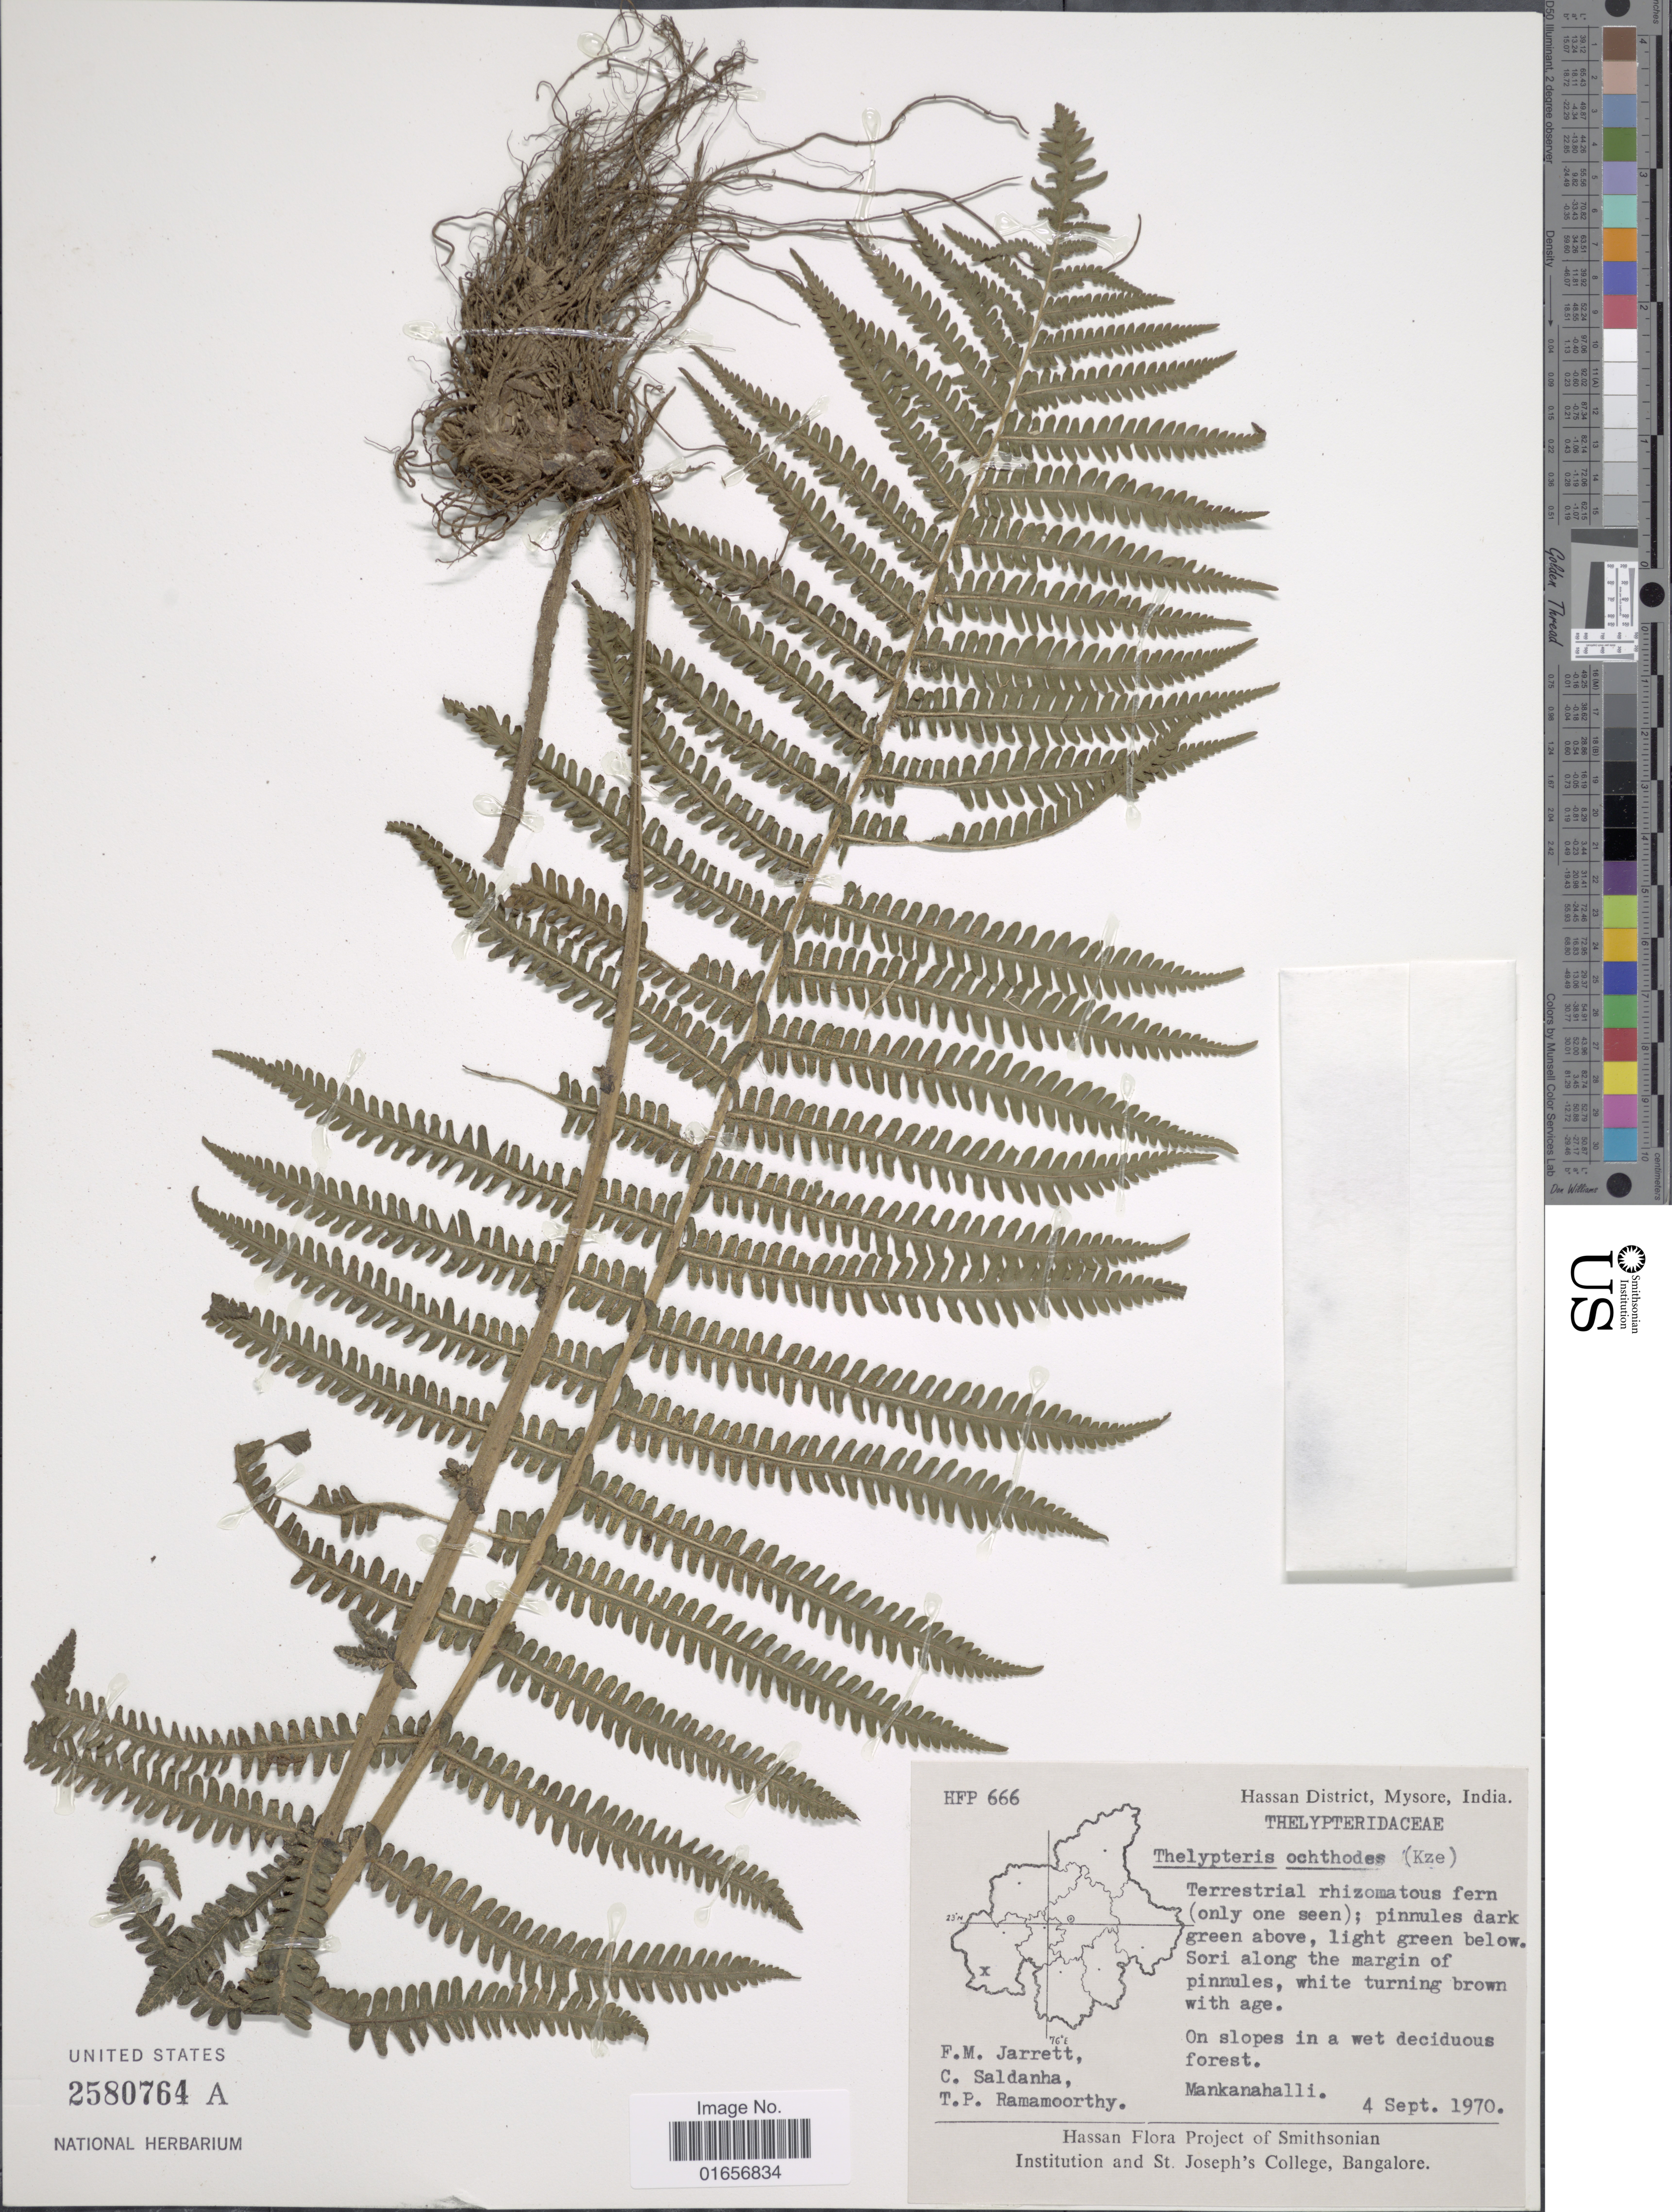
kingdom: Plantae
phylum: Tracheophyta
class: Polypodiopsida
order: Polypodiales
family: Thelypteridaceae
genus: Pseudocyclosorus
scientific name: Pseudocyclosorus ochthodes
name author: (Kunze) Holttum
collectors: F. M. Jarrett, C. Saldanha & T. P. Ramamoorthy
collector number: HFP 666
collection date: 1970-09-04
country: India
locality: Hassan District, Mysore, Makanahalli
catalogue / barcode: US 2580764A